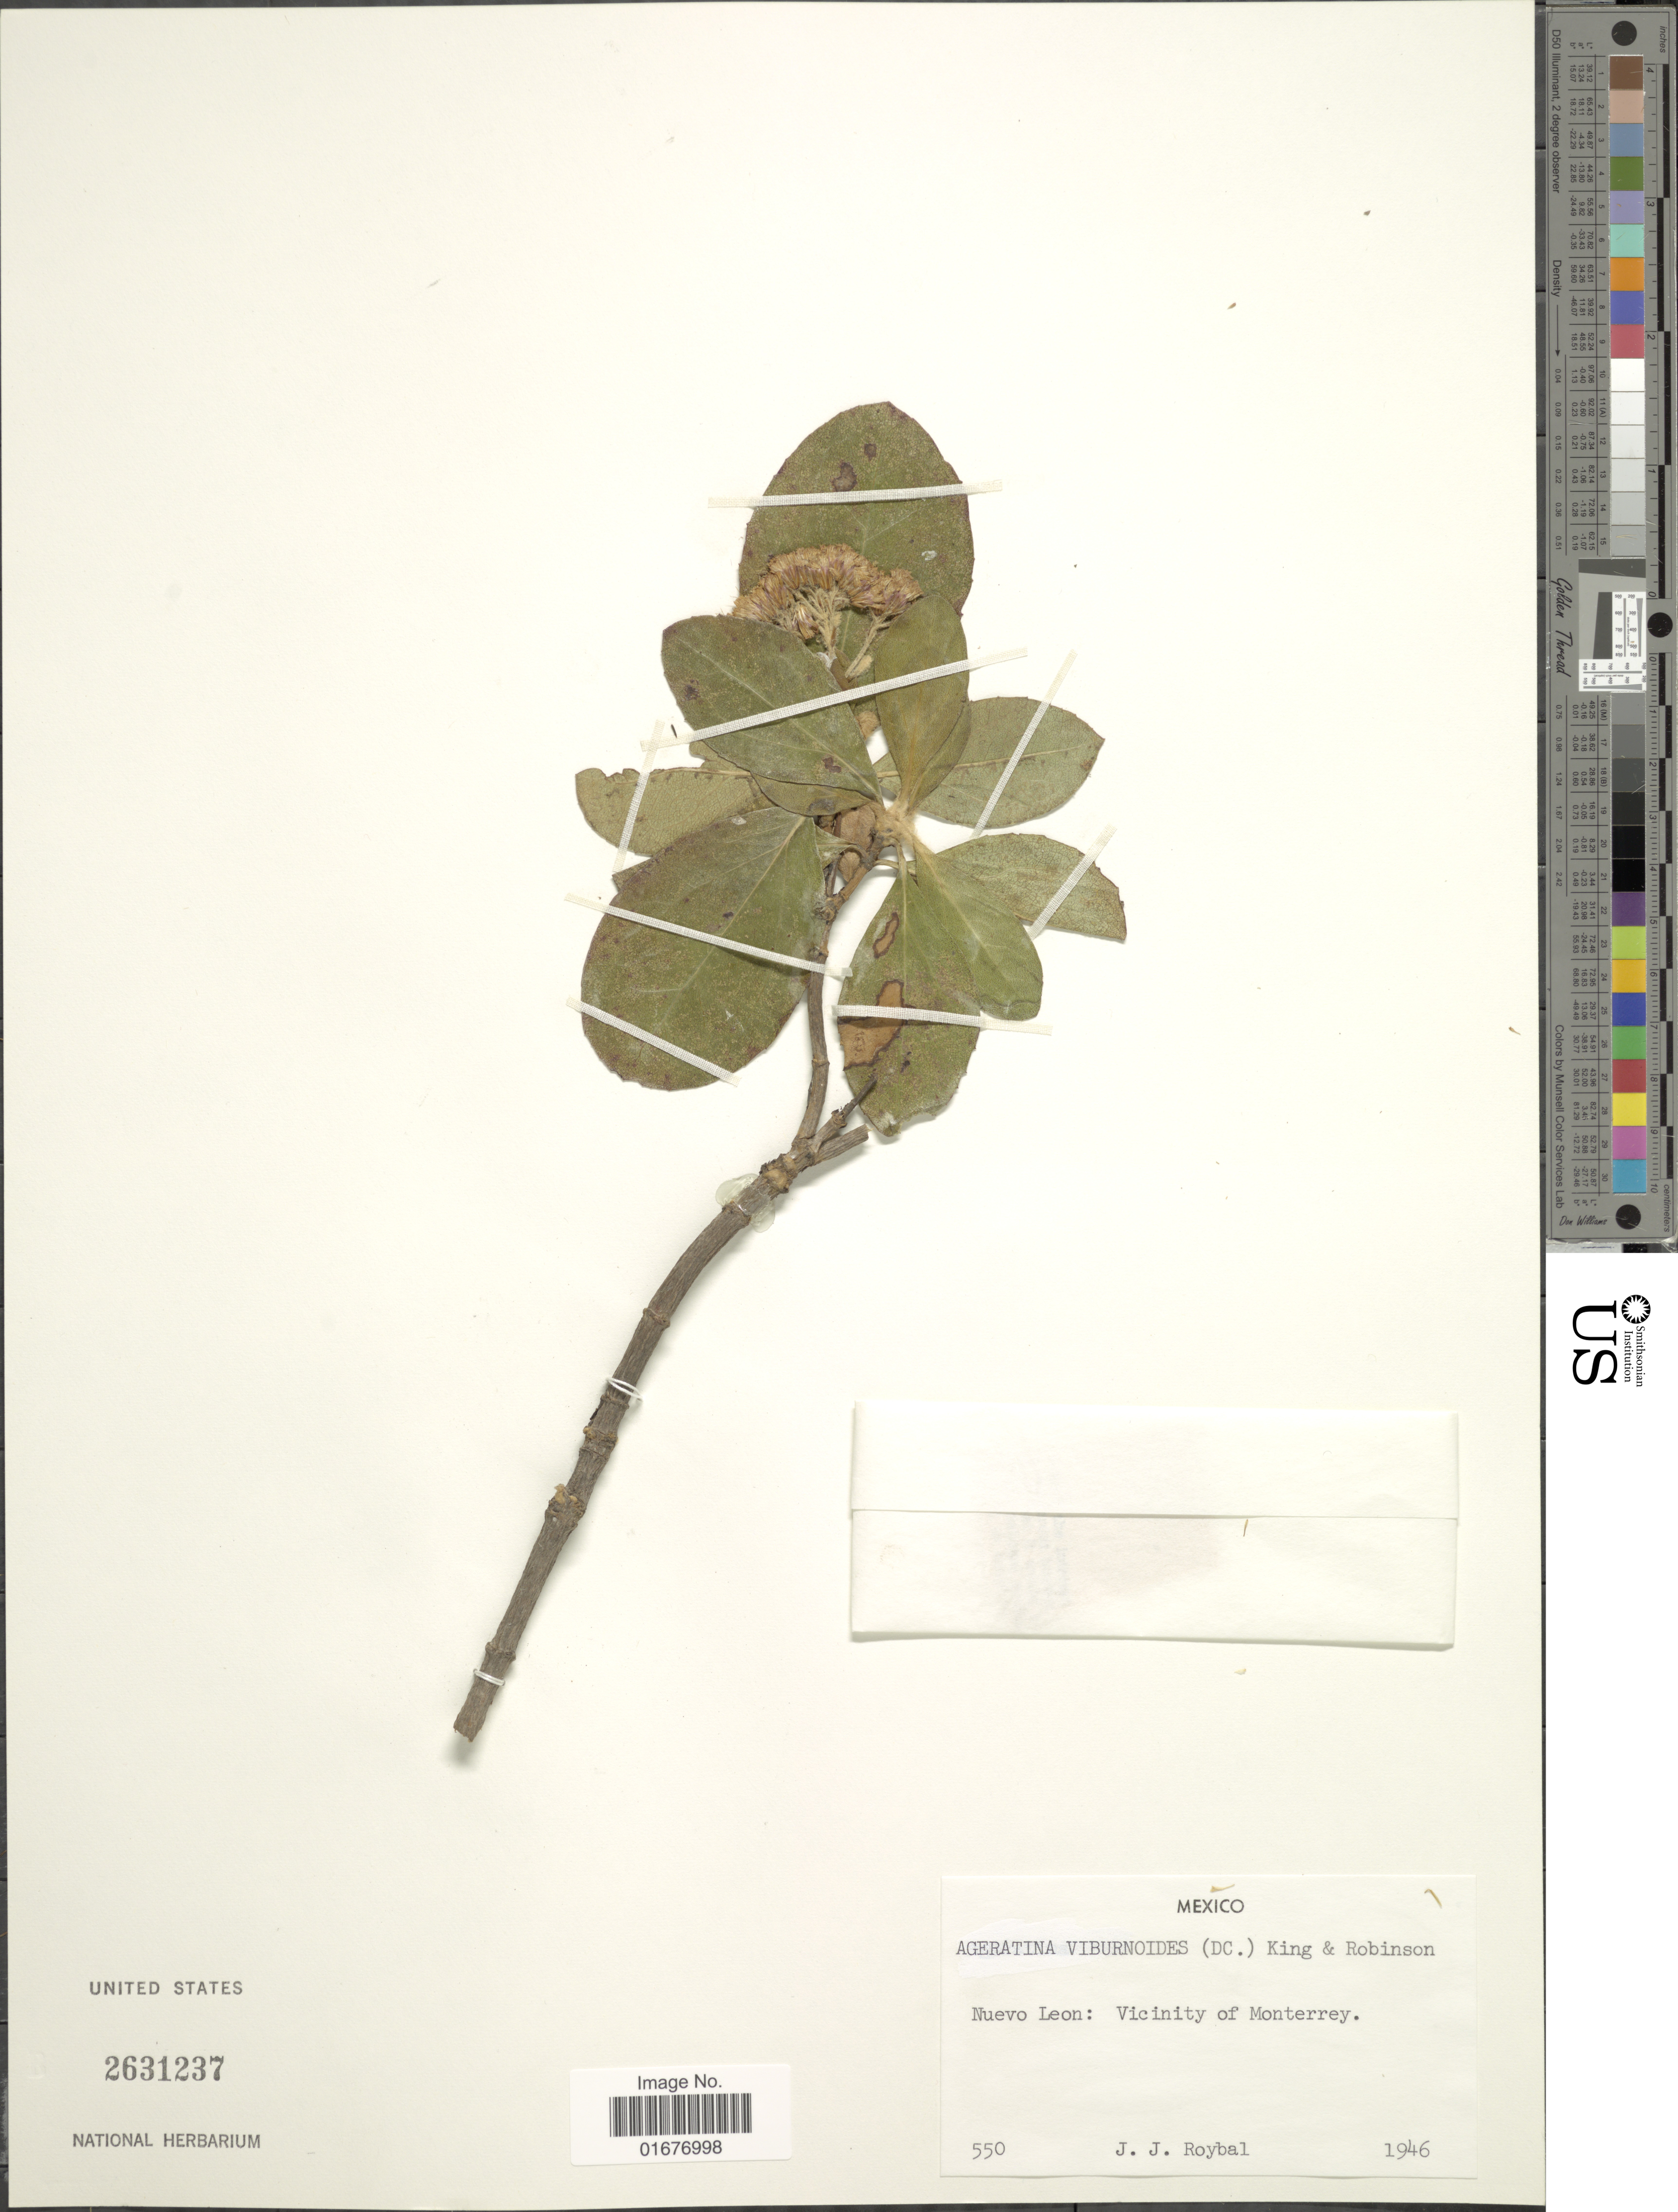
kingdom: Plantae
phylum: Tracheophyta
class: Magnoliopsida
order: Asterales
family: Asteraceae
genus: Ageratina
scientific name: Ageratina viburnoides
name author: (DC.) R.M. King & H. Rob.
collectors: J. J. Roybal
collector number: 550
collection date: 1946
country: Mexico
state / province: Nuevo León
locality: Vicinity of Monterrey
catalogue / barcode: US 2631237